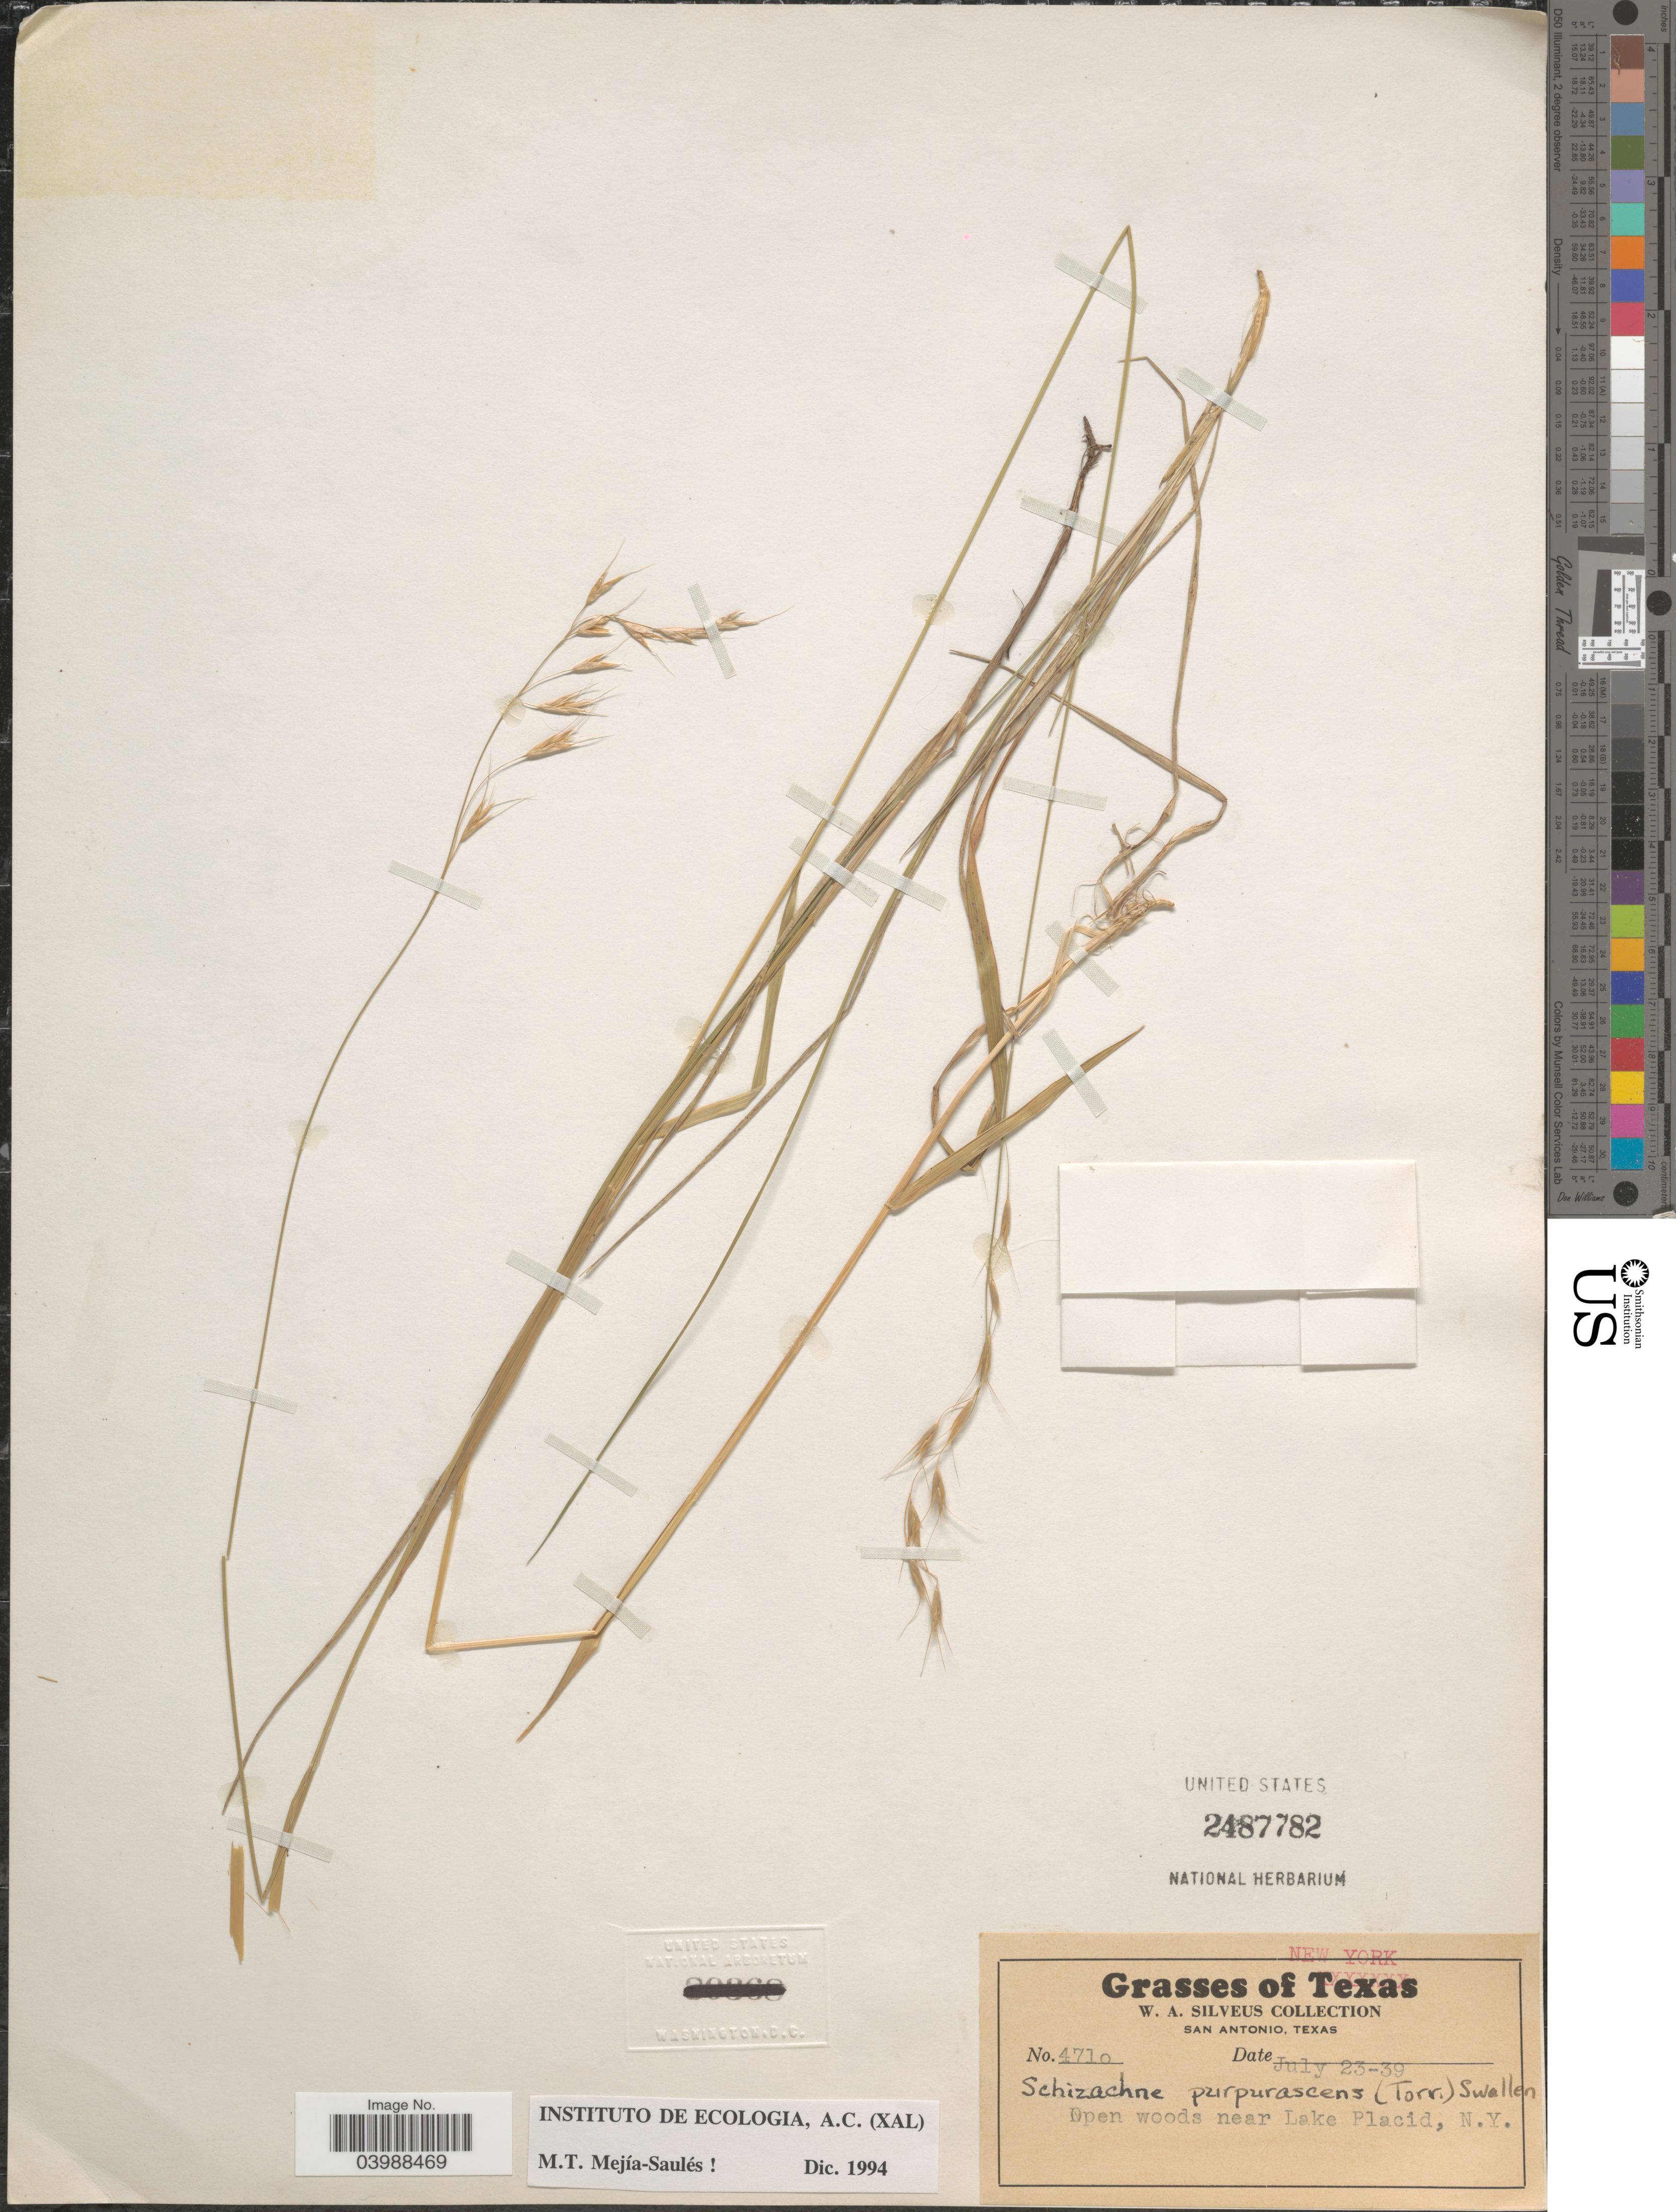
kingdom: Plantae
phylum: Tracheophyta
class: Liliopsida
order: Poales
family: Poaceae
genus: Schizachne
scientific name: Schizachne purpurascens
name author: (Torr.) Swallen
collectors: W. Silveus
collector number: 4710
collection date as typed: Transcribed d/m/y: 23/7/39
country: United States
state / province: New York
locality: Near Lake Placid.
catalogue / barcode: US 2487782